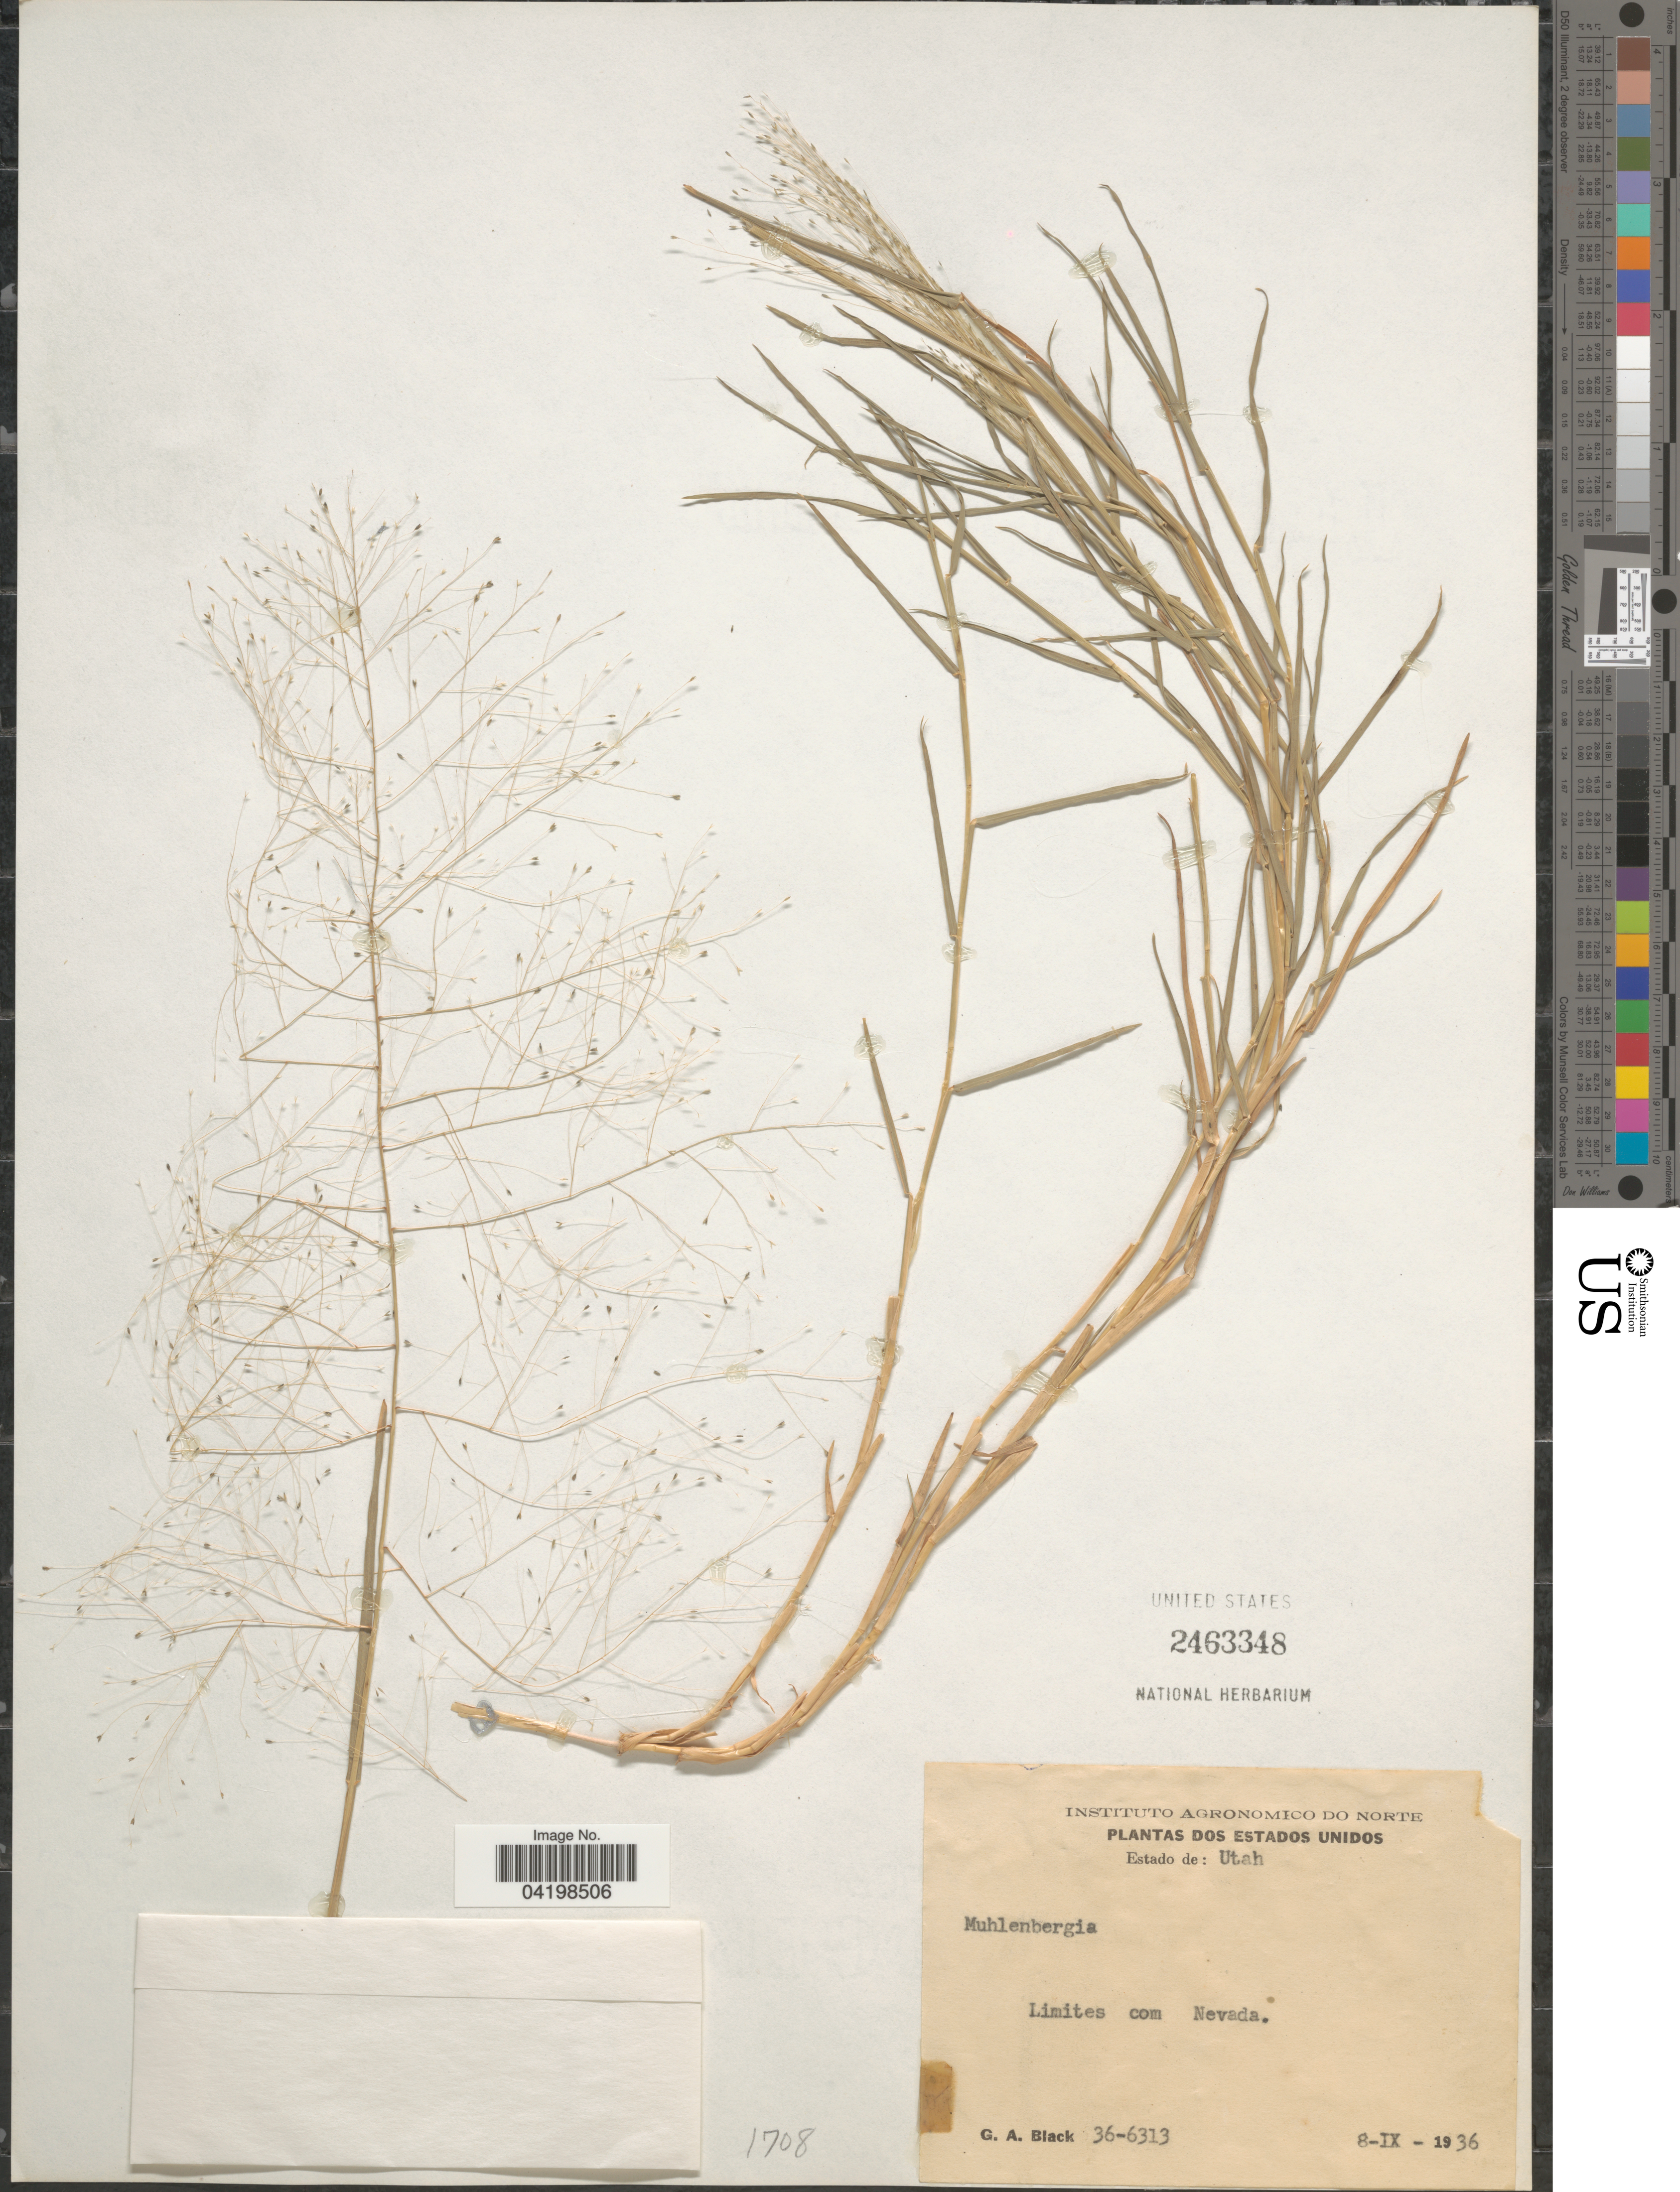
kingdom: Plantae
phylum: Tracheophyta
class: Liliopsida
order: Poales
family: Poaceae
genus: Muhlenbergia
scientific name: Muhlenbergia sp.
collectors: G. A. Black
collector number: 36-6313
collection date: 1936-09-08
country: United States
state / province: Utah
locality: Limites com Nevada.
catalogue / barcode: US 2463348